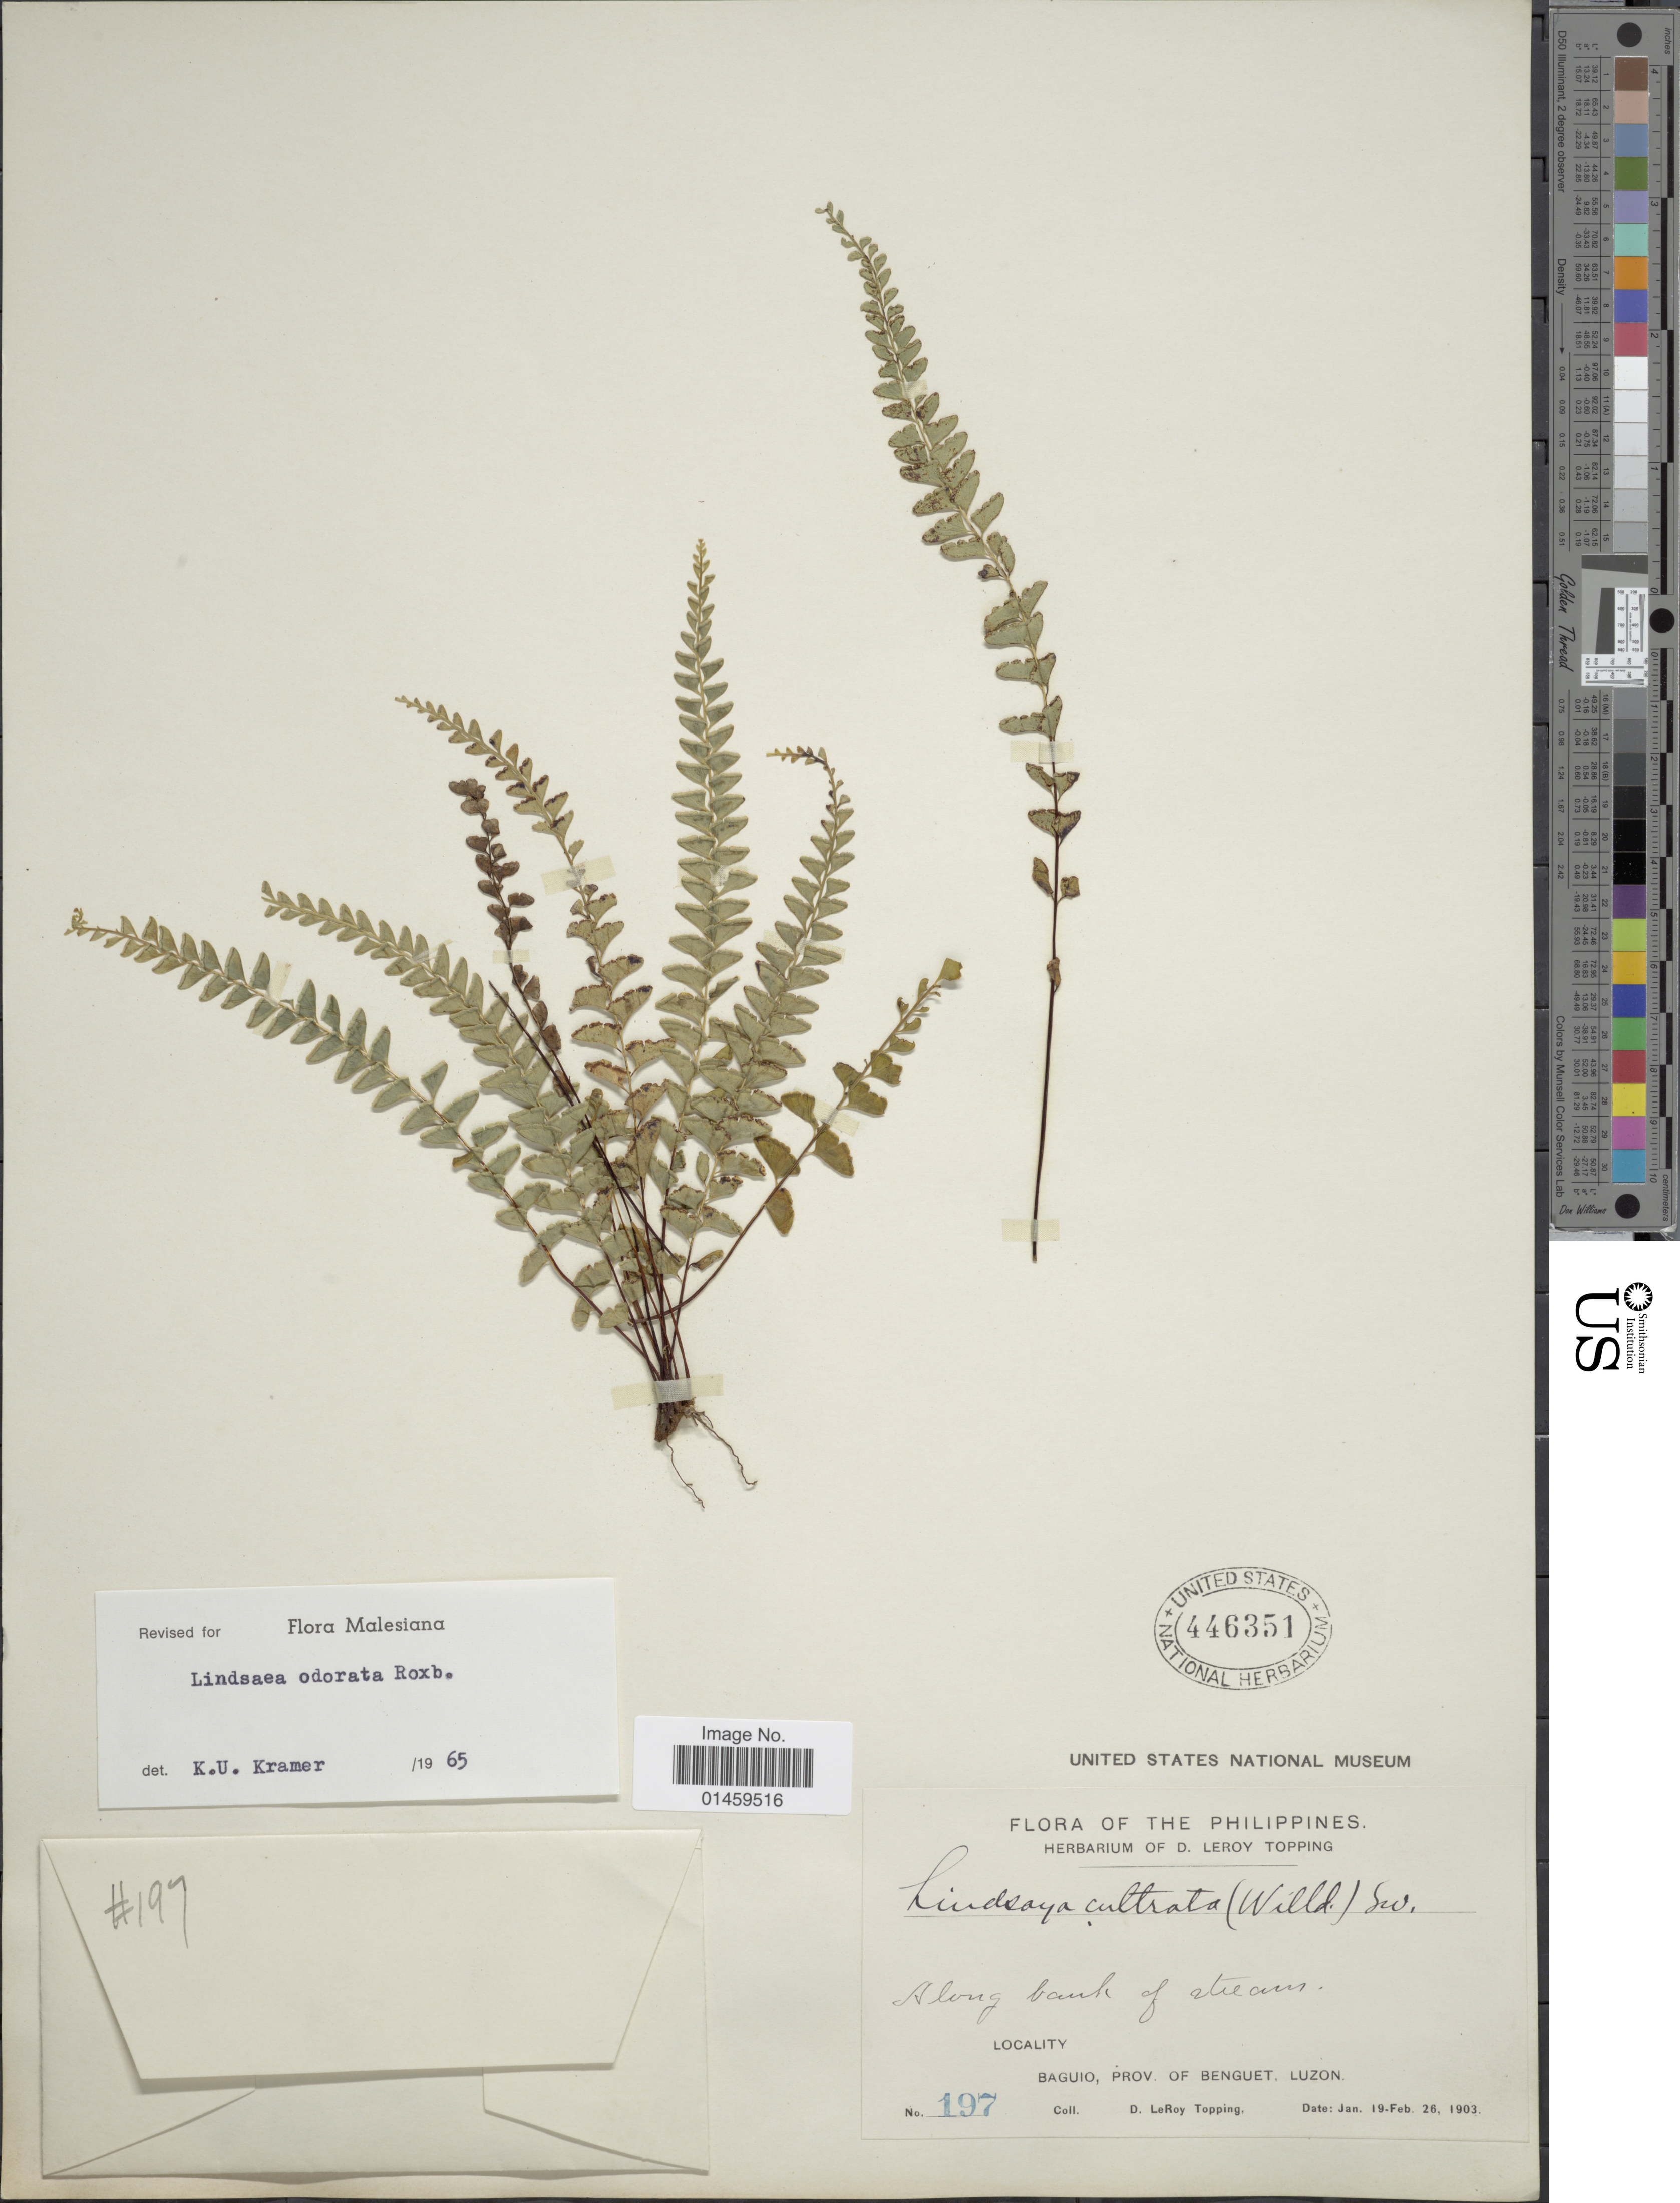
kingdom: Plantae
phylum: Tracheophyta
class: Polypodiopsida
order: Polypodiales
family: Lindsaeaceae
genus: Lindsaea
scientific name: Lindsaea odorata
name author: Roxb.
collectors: D. L. Topping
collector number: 197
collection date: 1903-01-19/1903-02-26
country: Philippines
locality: Along bank of stream. Baguio, Prov. of Benguet, Luzon.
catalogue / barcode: US 446351